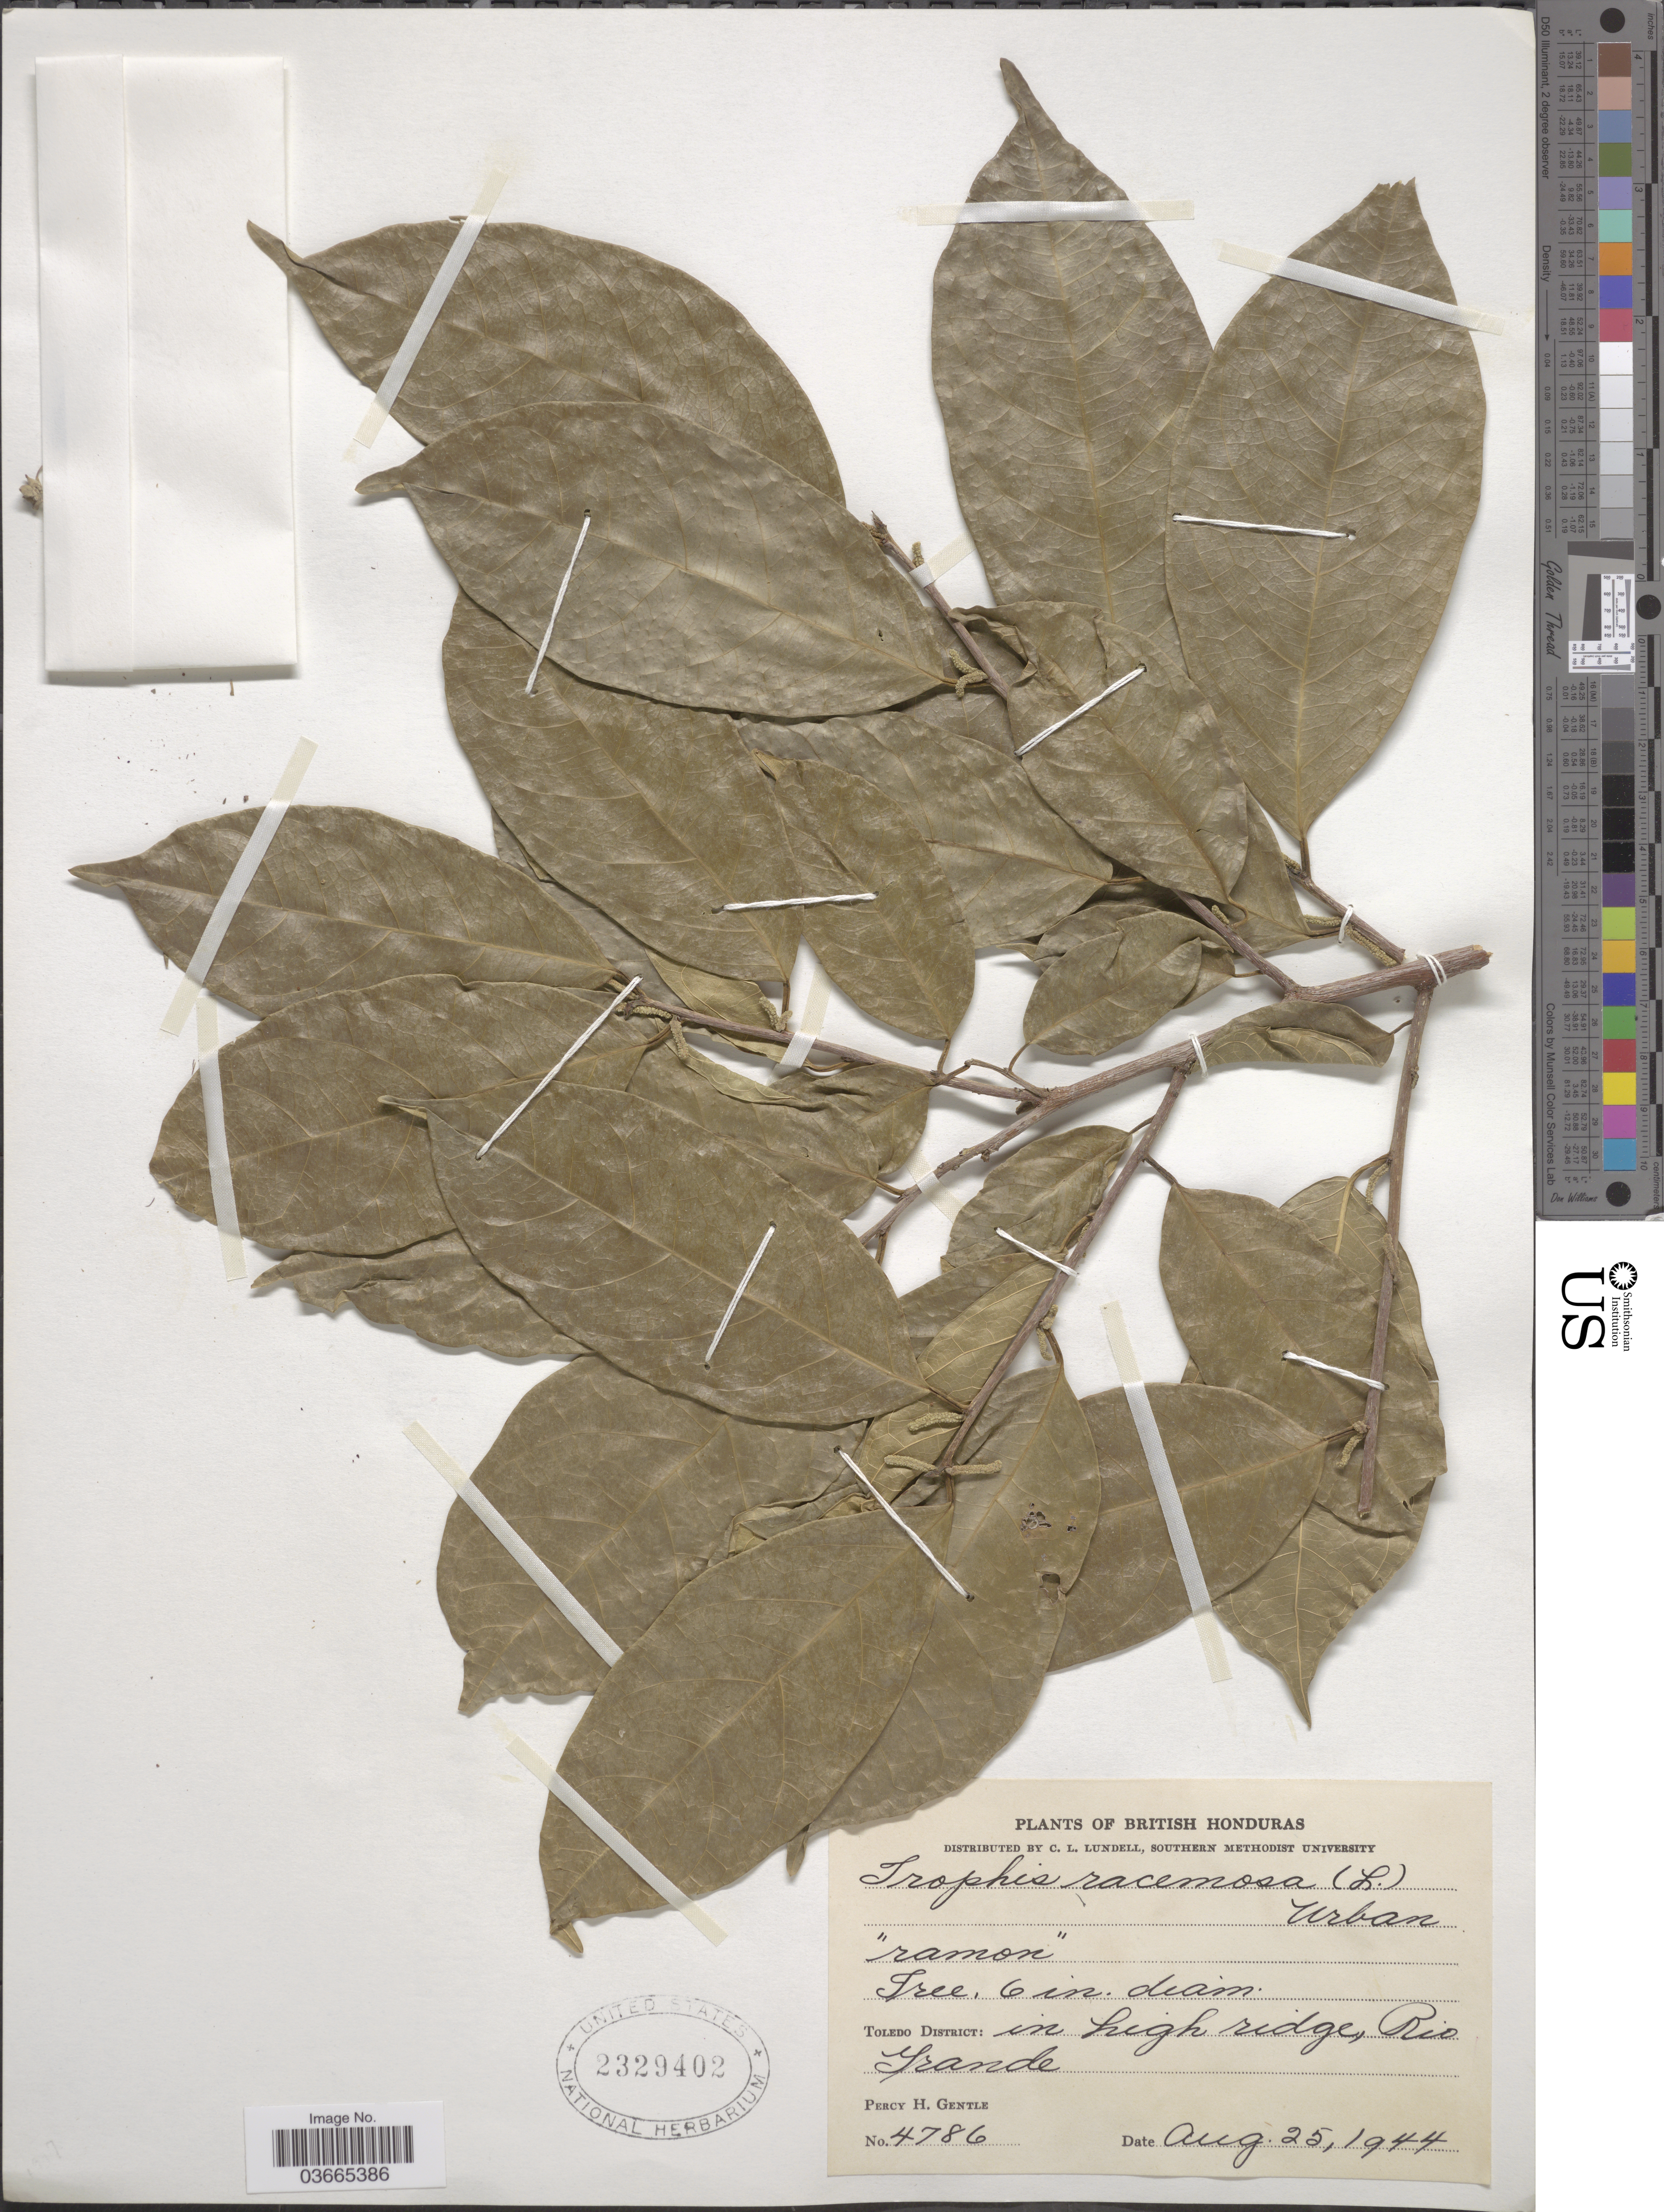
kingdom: Plantae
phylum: Tracheophyta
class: Magnoliopsida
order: Rosales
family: Moraceae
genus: Trophis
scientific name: Trophis racemosa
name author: (L.) Urb.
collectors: P. H. Gentle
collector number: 4786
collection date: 1944-08-25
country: Belize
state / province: Toledo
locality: British Honduras. Toledo District. Rio Grande.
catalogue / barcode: US 2329402